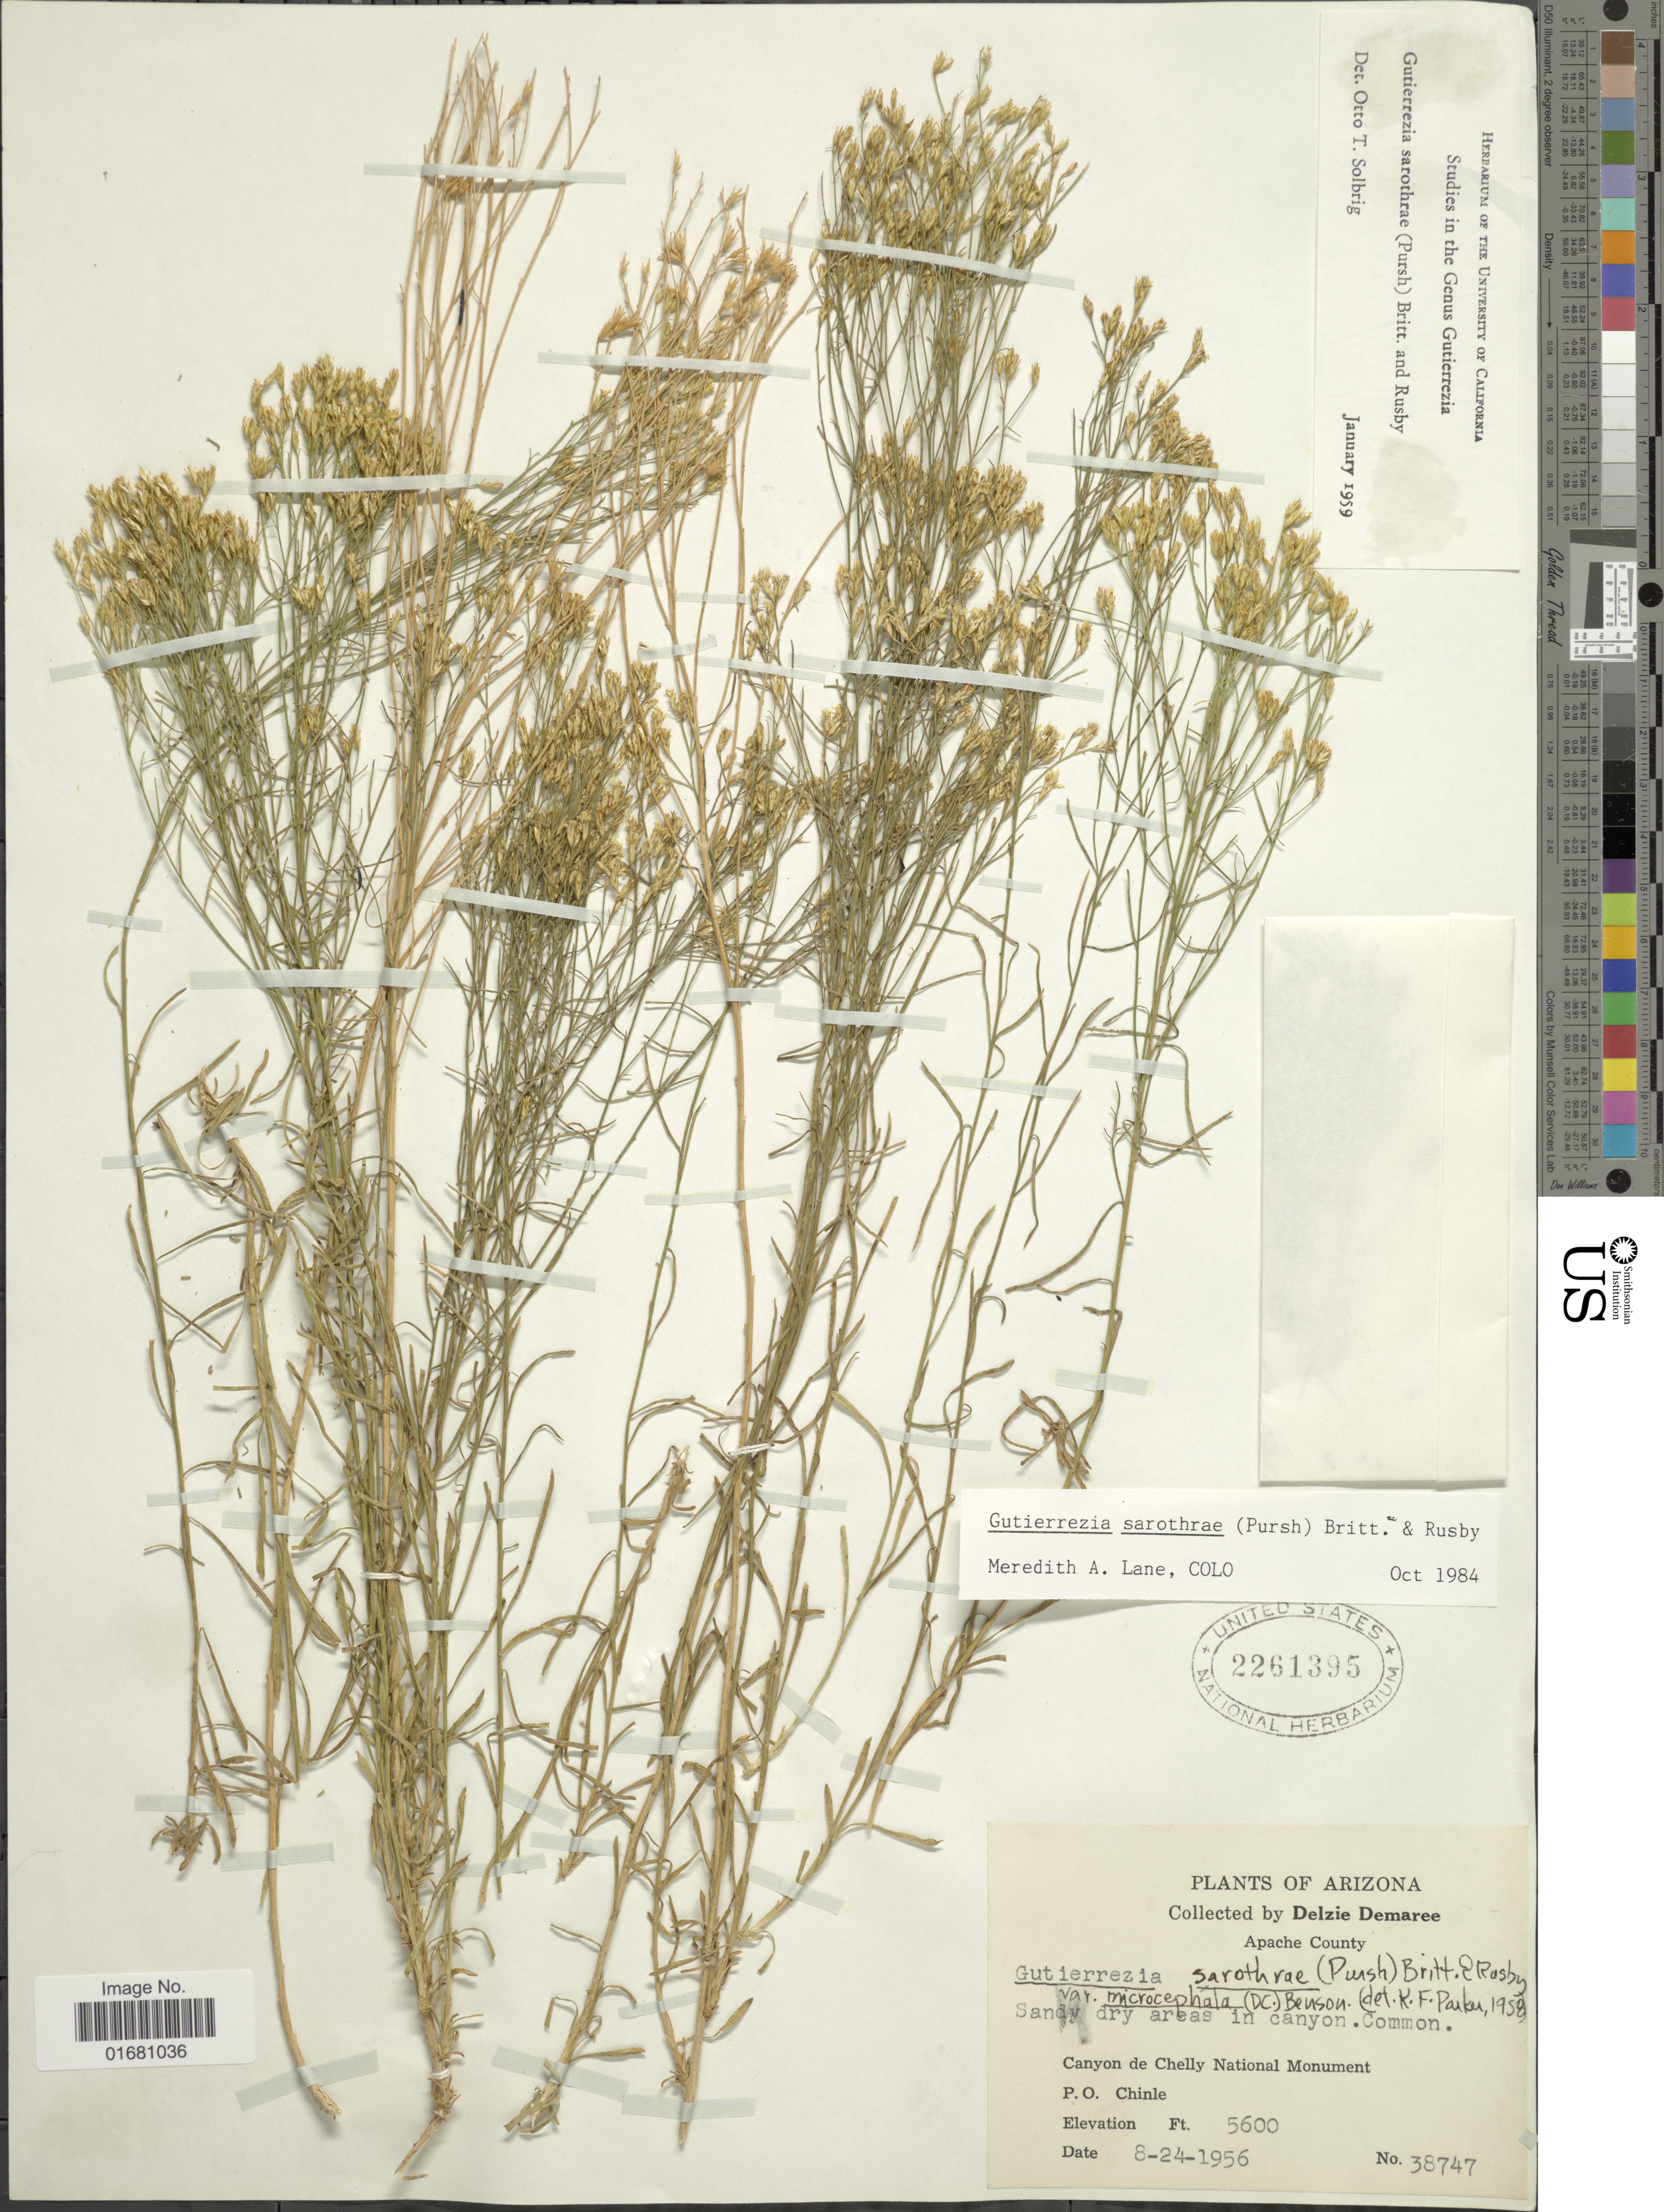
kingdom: Plantae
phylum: Tracheophyta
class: Magnoliopsida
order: Asterales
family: Asteraceae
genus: Gutierrezia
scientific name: Gutierrezia sarothrae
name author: (Pursh) Britton & Rusby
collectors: D. Demaree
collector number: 38747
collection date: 1956-08-24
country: United States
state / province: Arizona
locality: Apache County, Canyon de Chelly National Monument, P.O. Chinle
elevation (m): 1707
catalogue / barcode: US 2261395